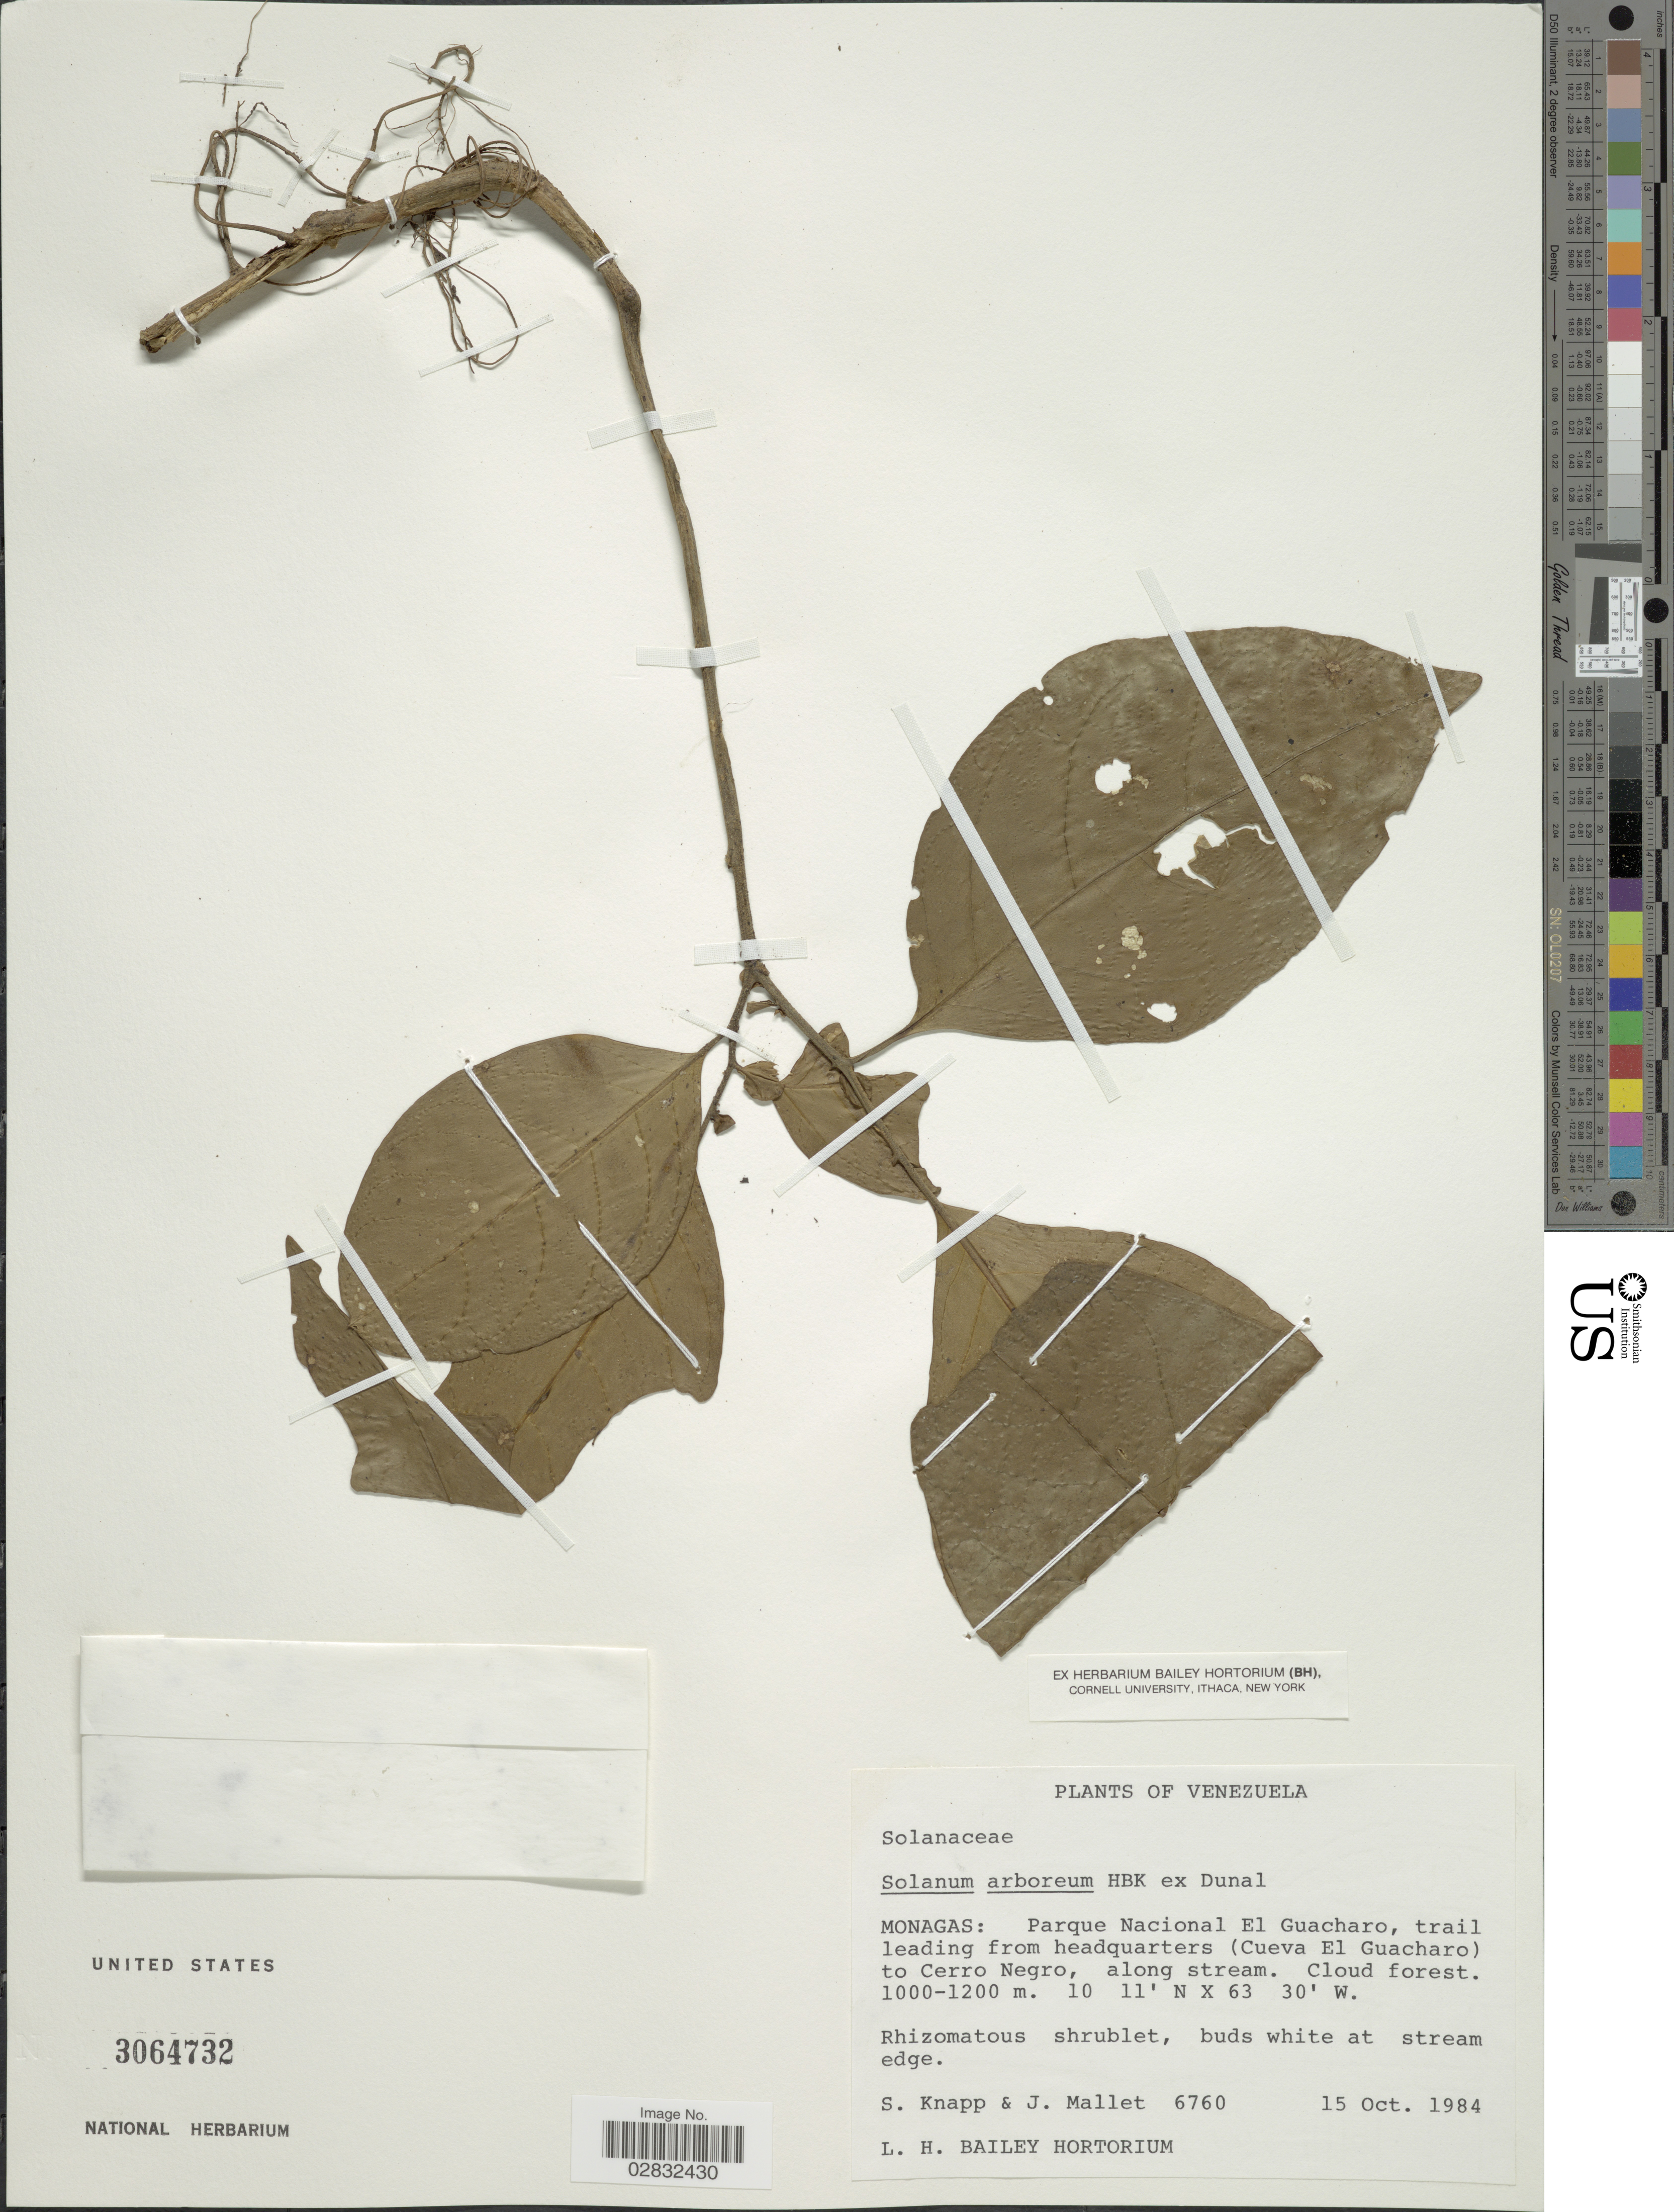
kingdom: Plantae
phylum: Tracheophyta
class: Magnoliopsida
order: Solanales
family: Solanaceae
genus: Solanum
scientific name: Solanum arboreum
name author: Dunal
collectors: S. Knapp & J. Mallet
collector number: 6760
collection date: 1984-10-15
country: Venezuela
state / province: Monagas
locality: Monagas: Parque Nacional El Guacharo, trail leading from headquarters (Cueva el Guacharo) to Cerro Negro, along stream.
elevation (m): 1000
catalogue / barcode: US 3064732